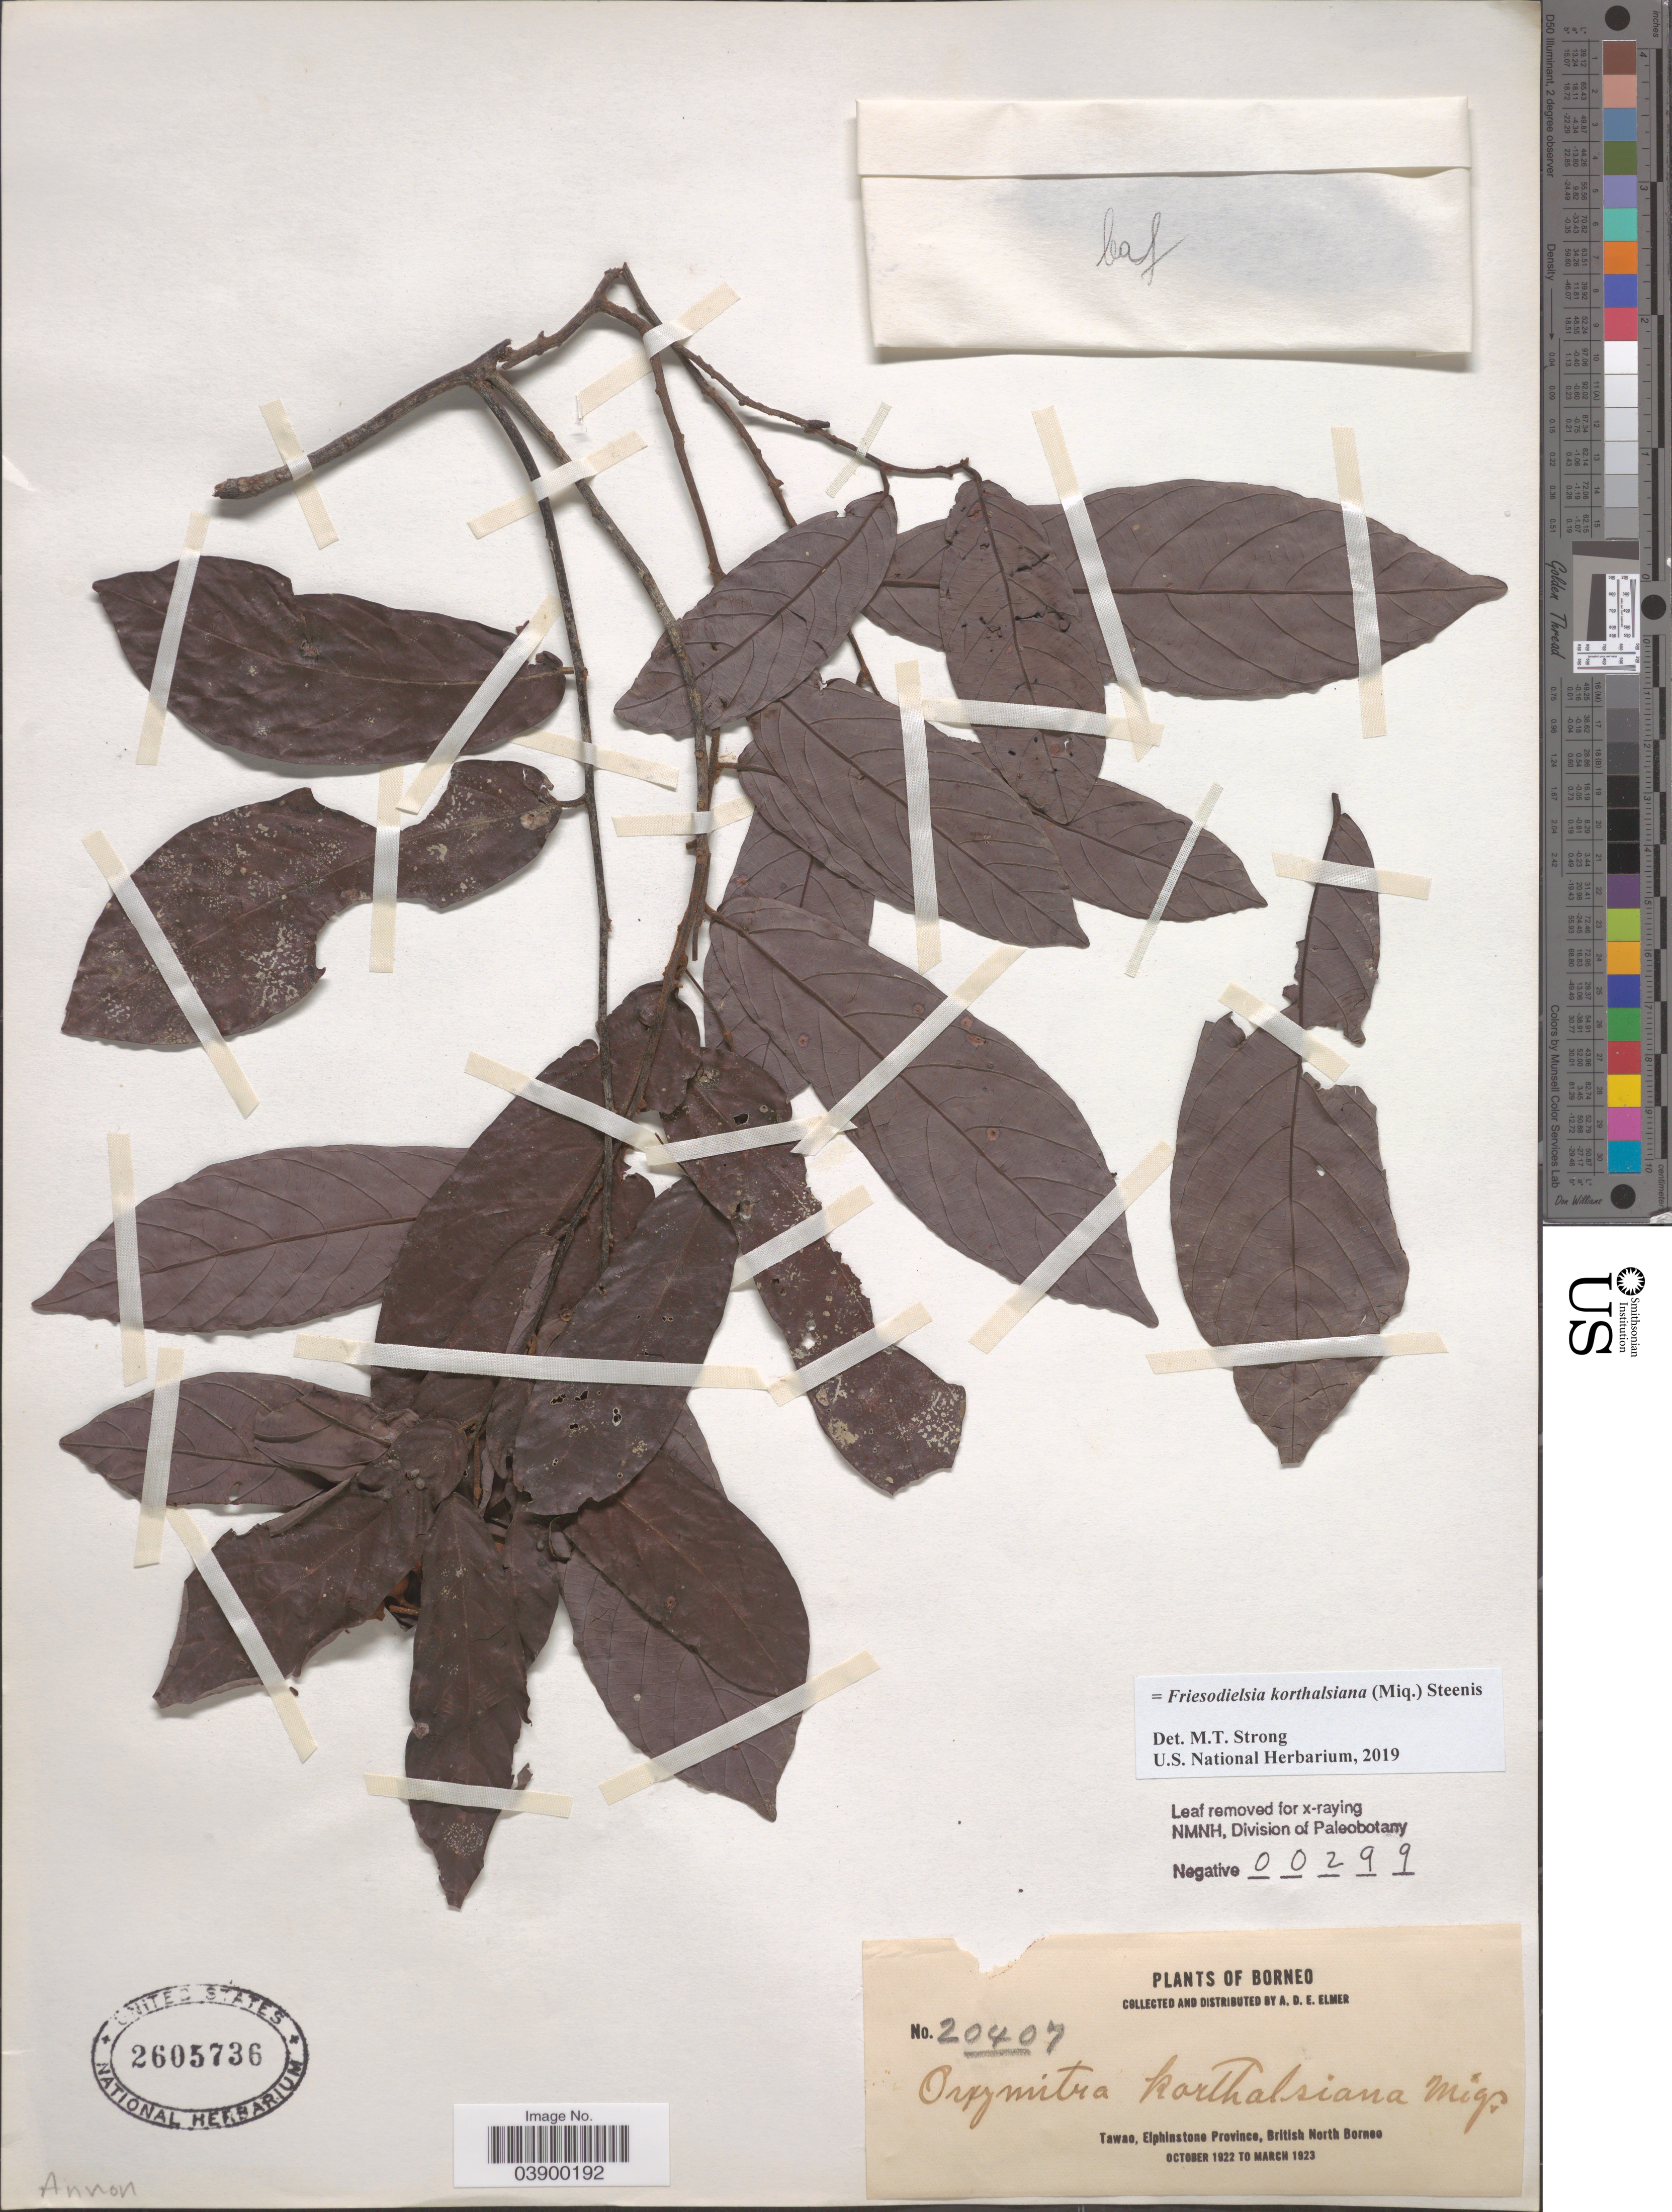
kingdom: Plantae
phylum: Tracheophyta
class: Magnoliopsida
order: Magnoliales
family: Annonaceae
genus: Friesodielsia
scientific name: Friesodielsia korthalsiana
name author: (Merr.) Steenis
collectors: A. D. E. Elmer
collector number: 20407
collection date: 1922-10/1923-03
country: Malaysia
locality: Borneo. Tawao, Elphinstone Province, British North Borneo.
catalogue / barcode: US 2605736